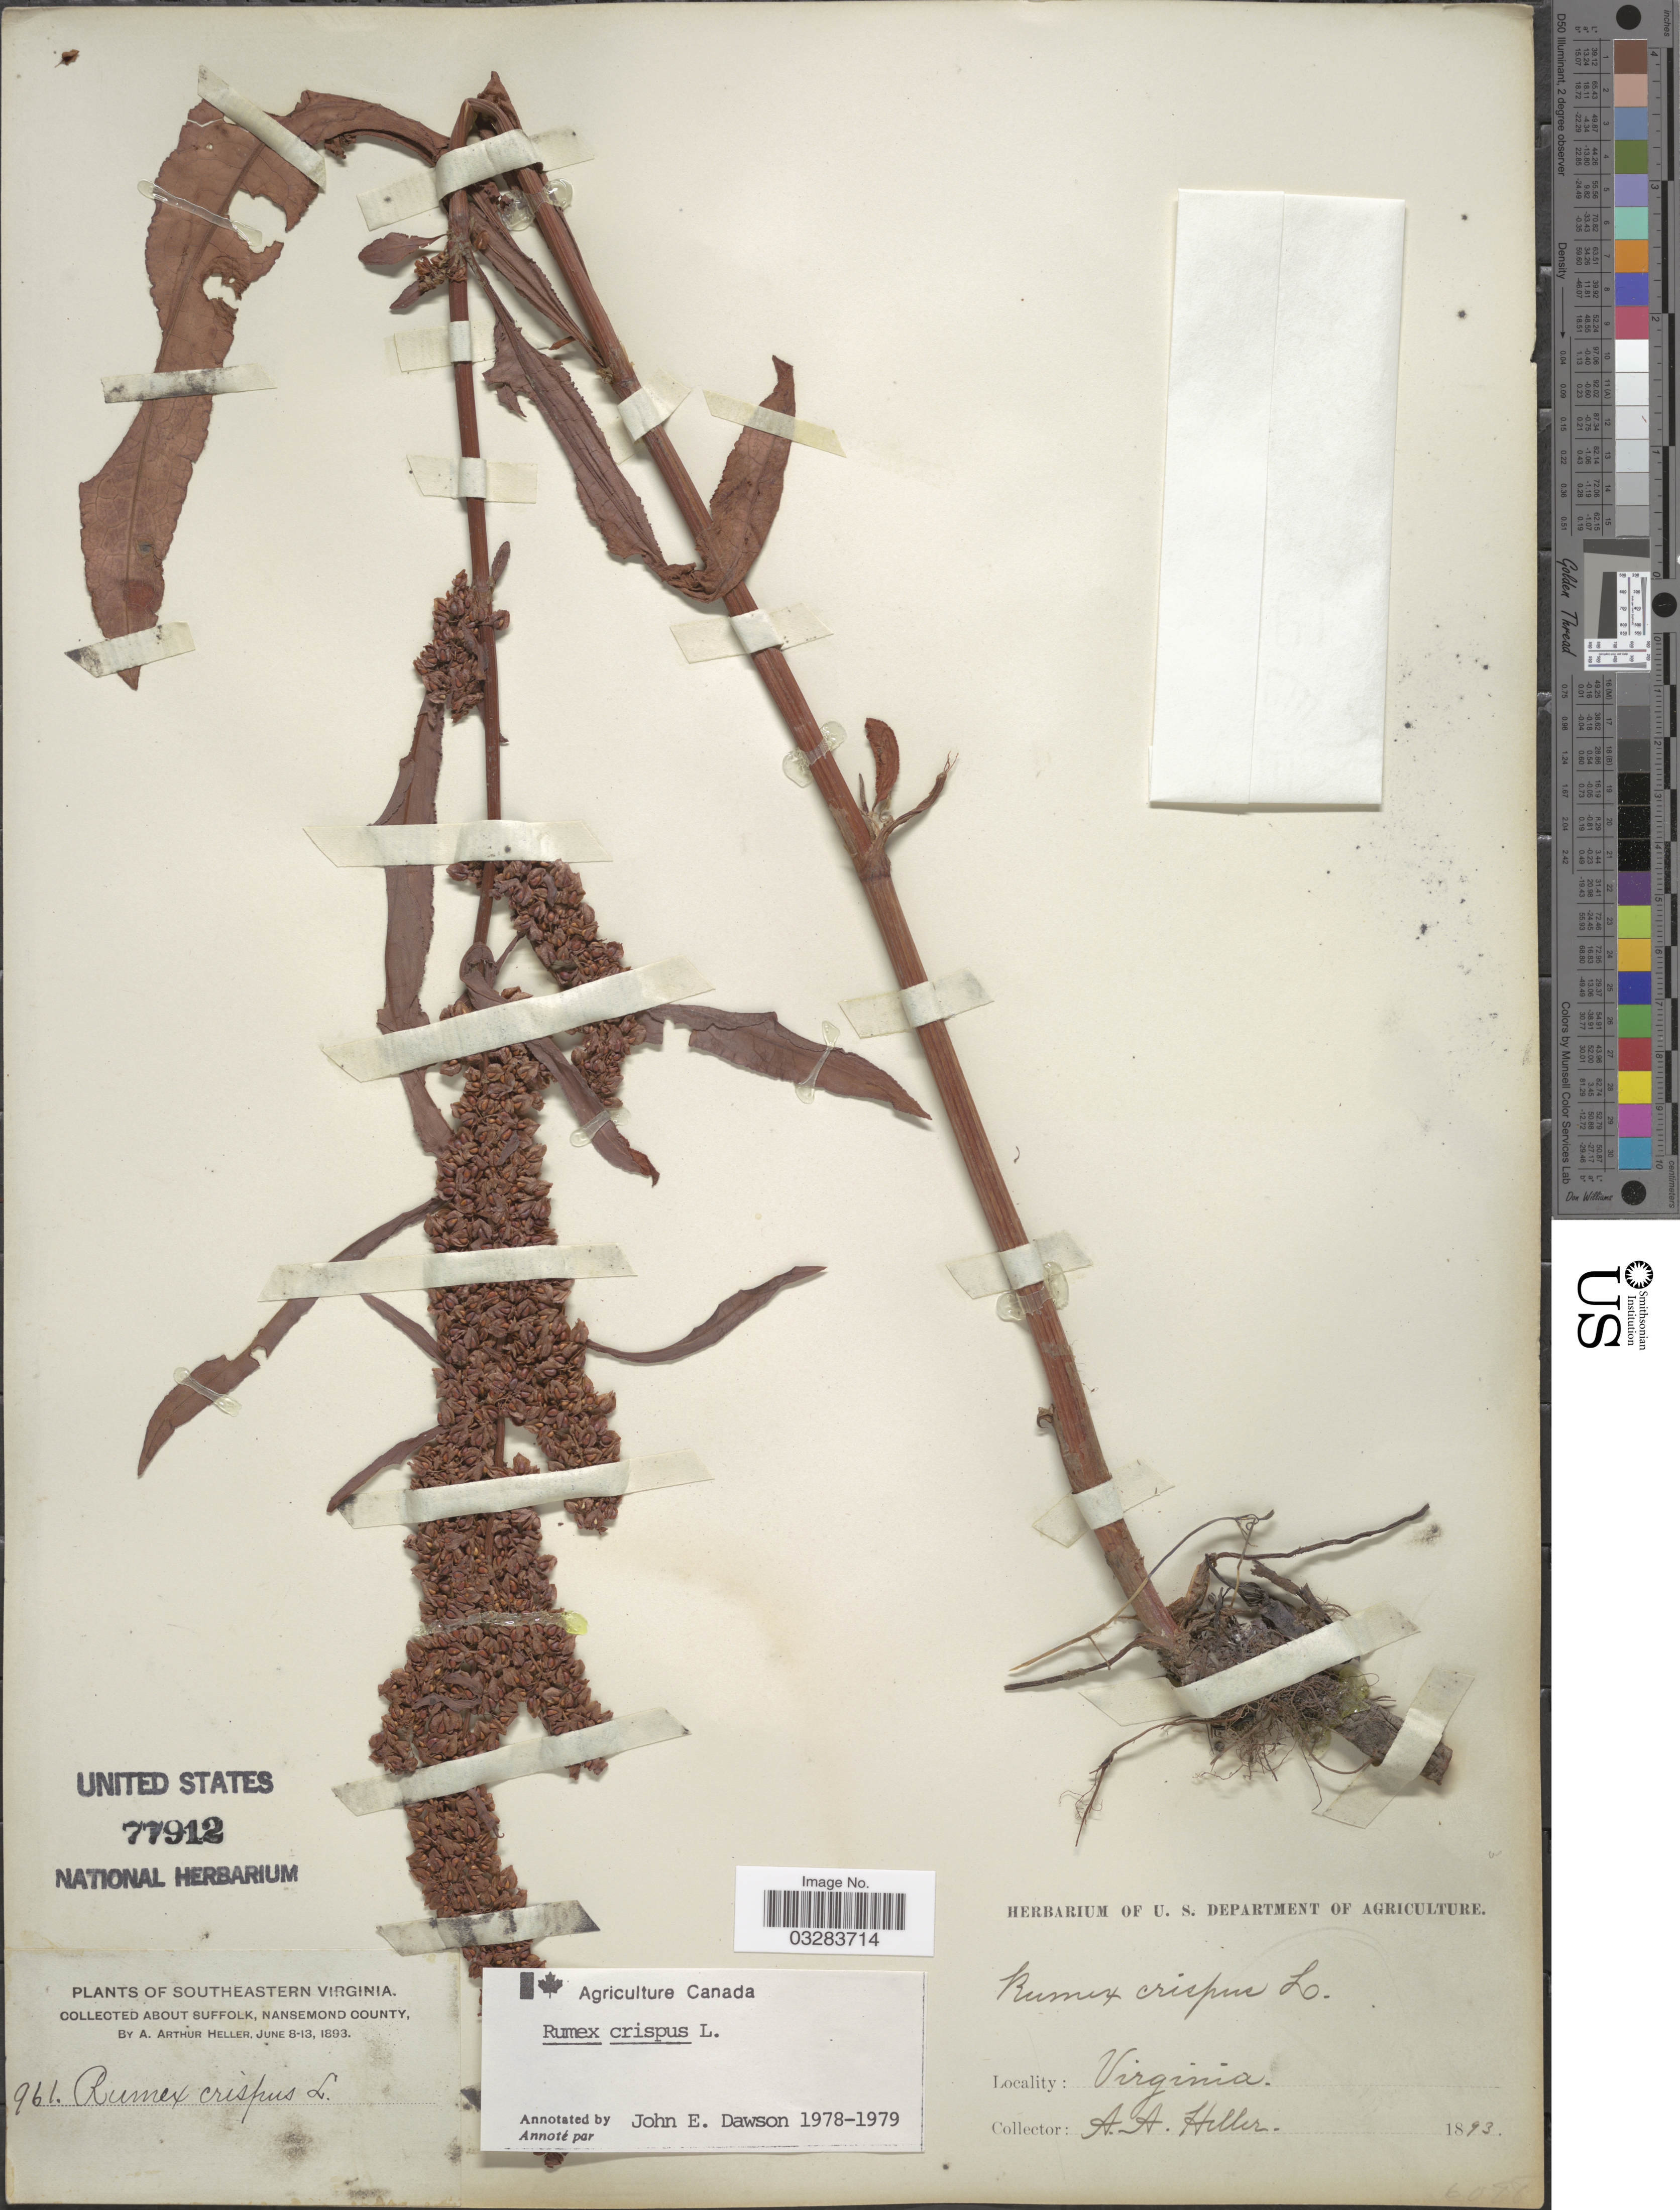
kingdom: Plantae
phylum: Tracheophyta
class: Magnoliopsida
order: Caryophyllales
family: Polygonaceae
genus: Rumex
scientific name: Rumex crispus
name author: L.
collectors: A. A. Heller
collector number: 961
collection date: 1893-06-08/1893-06-13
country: United States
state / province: Virginia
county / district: City of Suffolk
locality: Southeastern Virginia, About Suffolk, Nansemond County.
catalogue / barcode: US 77912